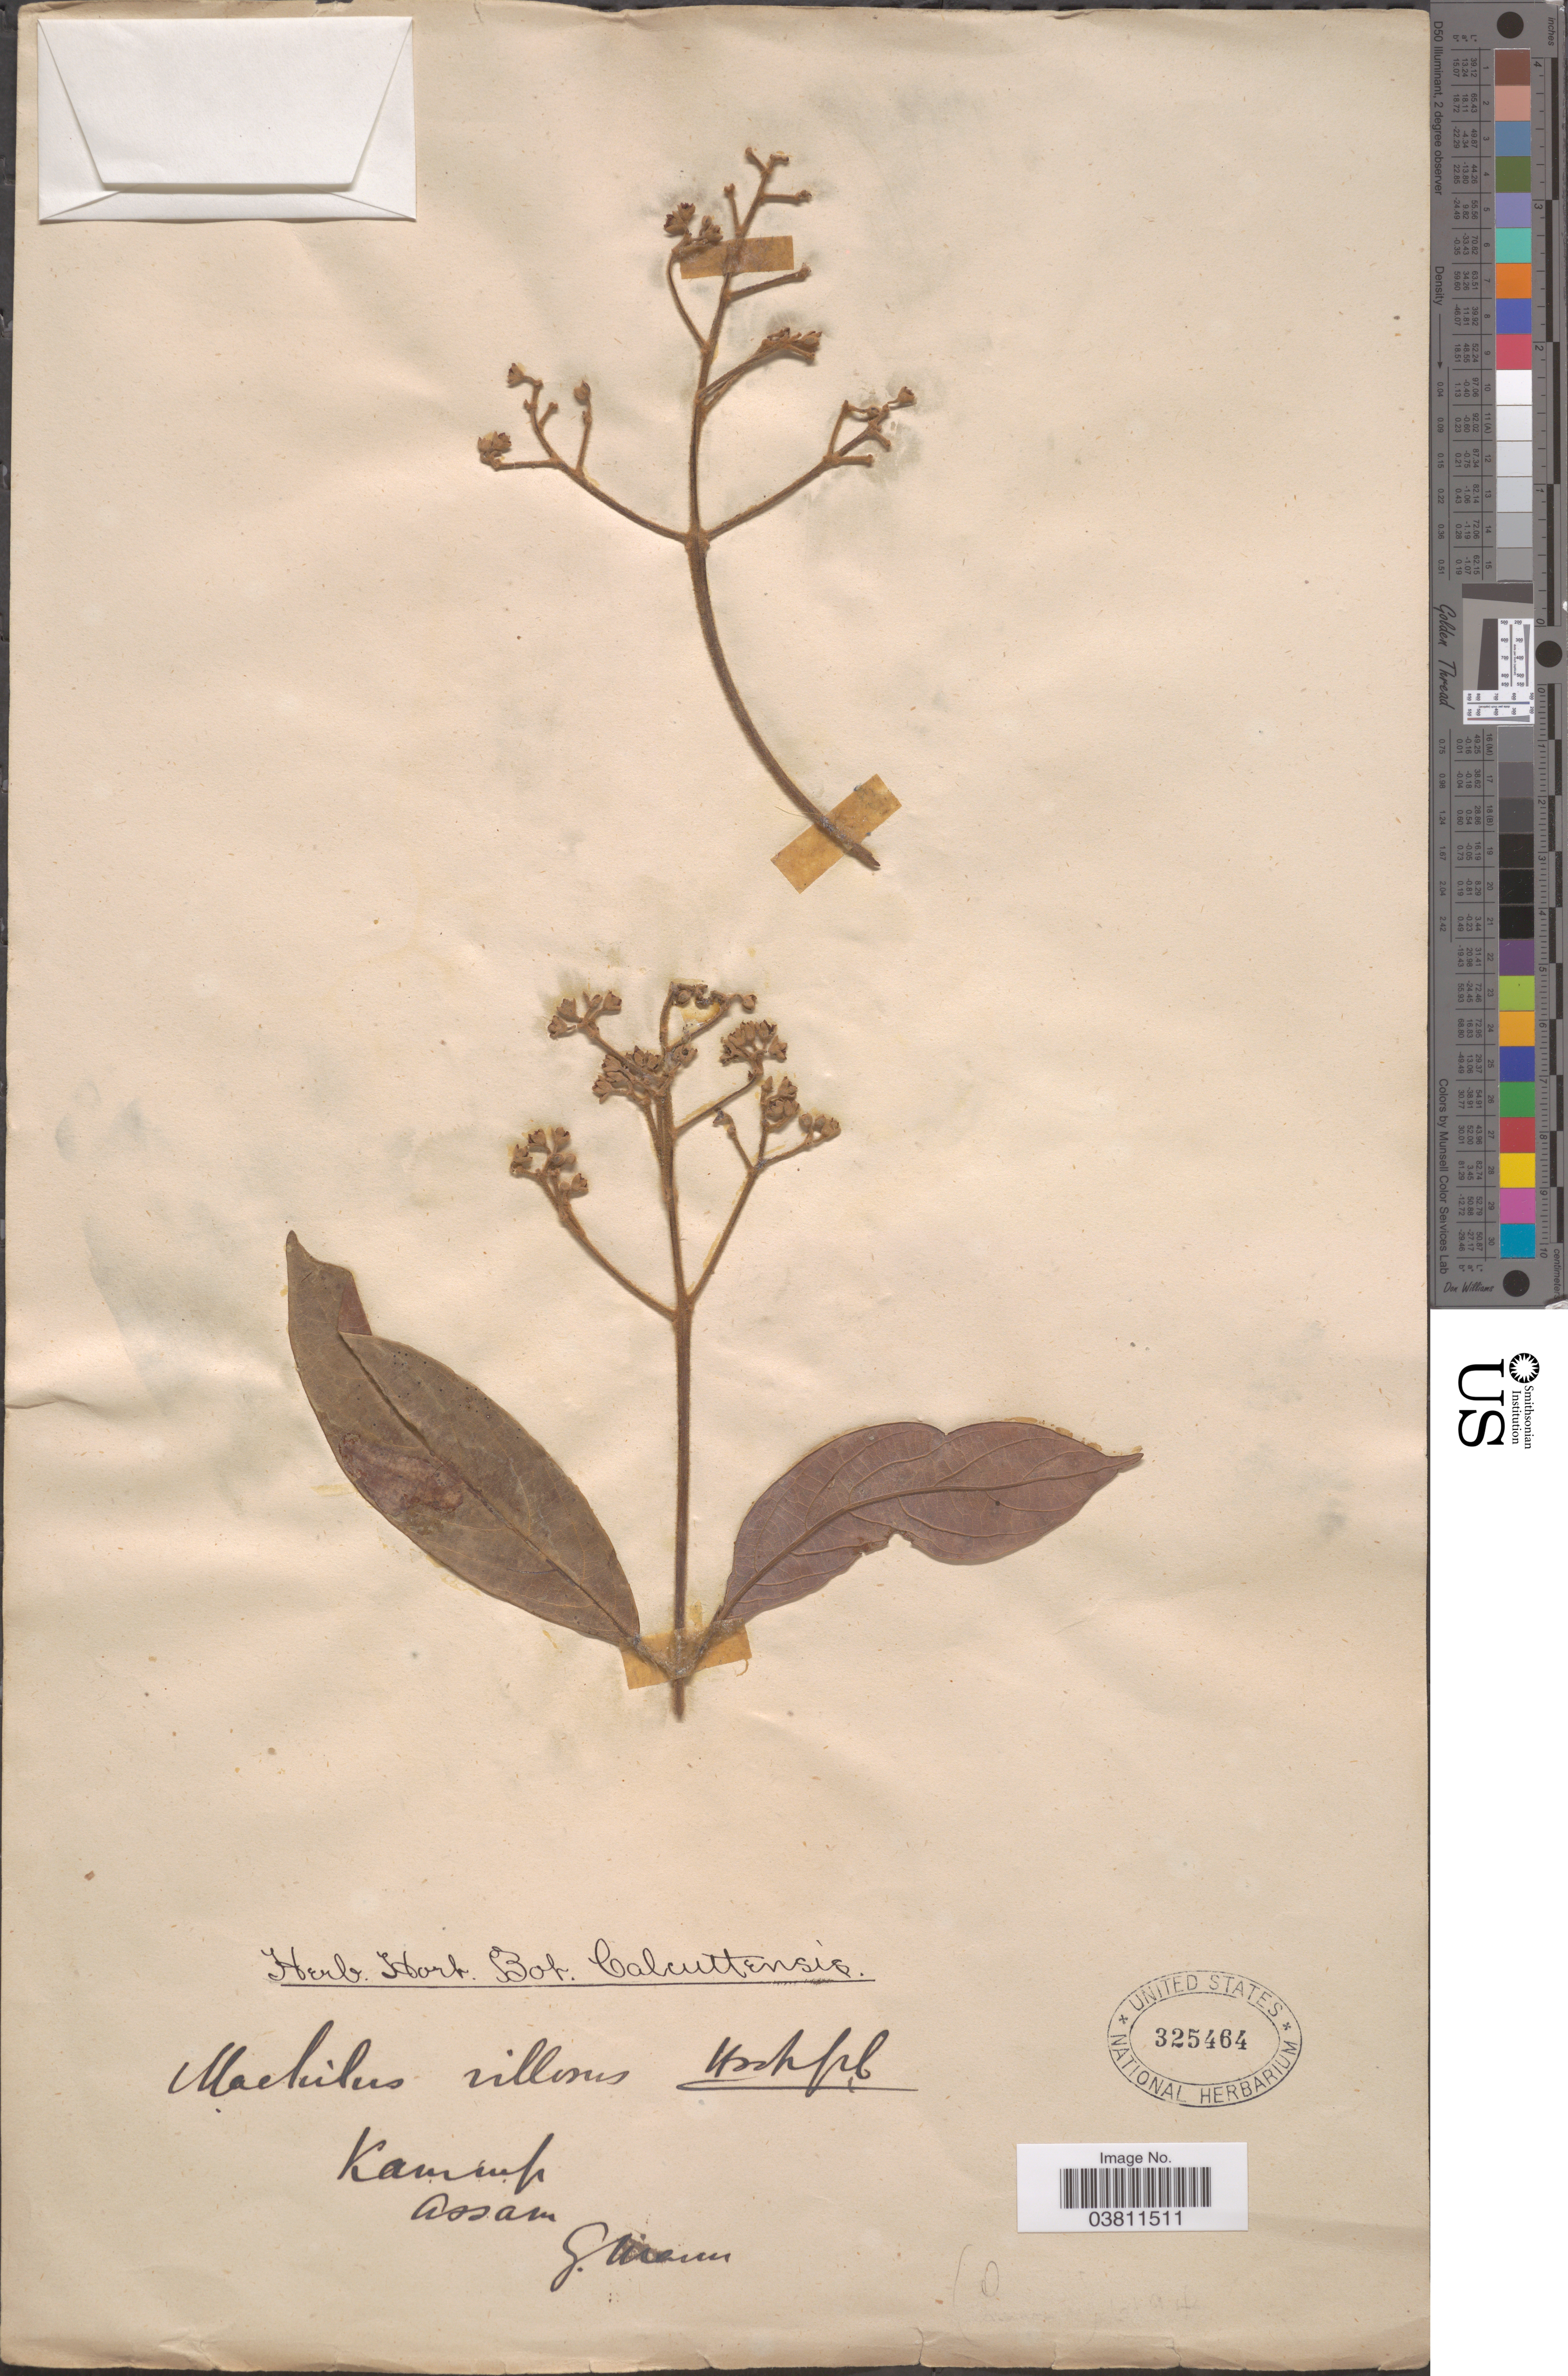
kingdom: Plantae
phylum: Tracheophyta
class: Magnoliopsida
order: Laurales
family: Lauraceae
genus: Persea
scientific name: Persea villosa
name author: (Roxb.) Kosterm.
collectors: G. Mann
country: India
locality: Kammp Assam.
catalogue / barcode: US 325464